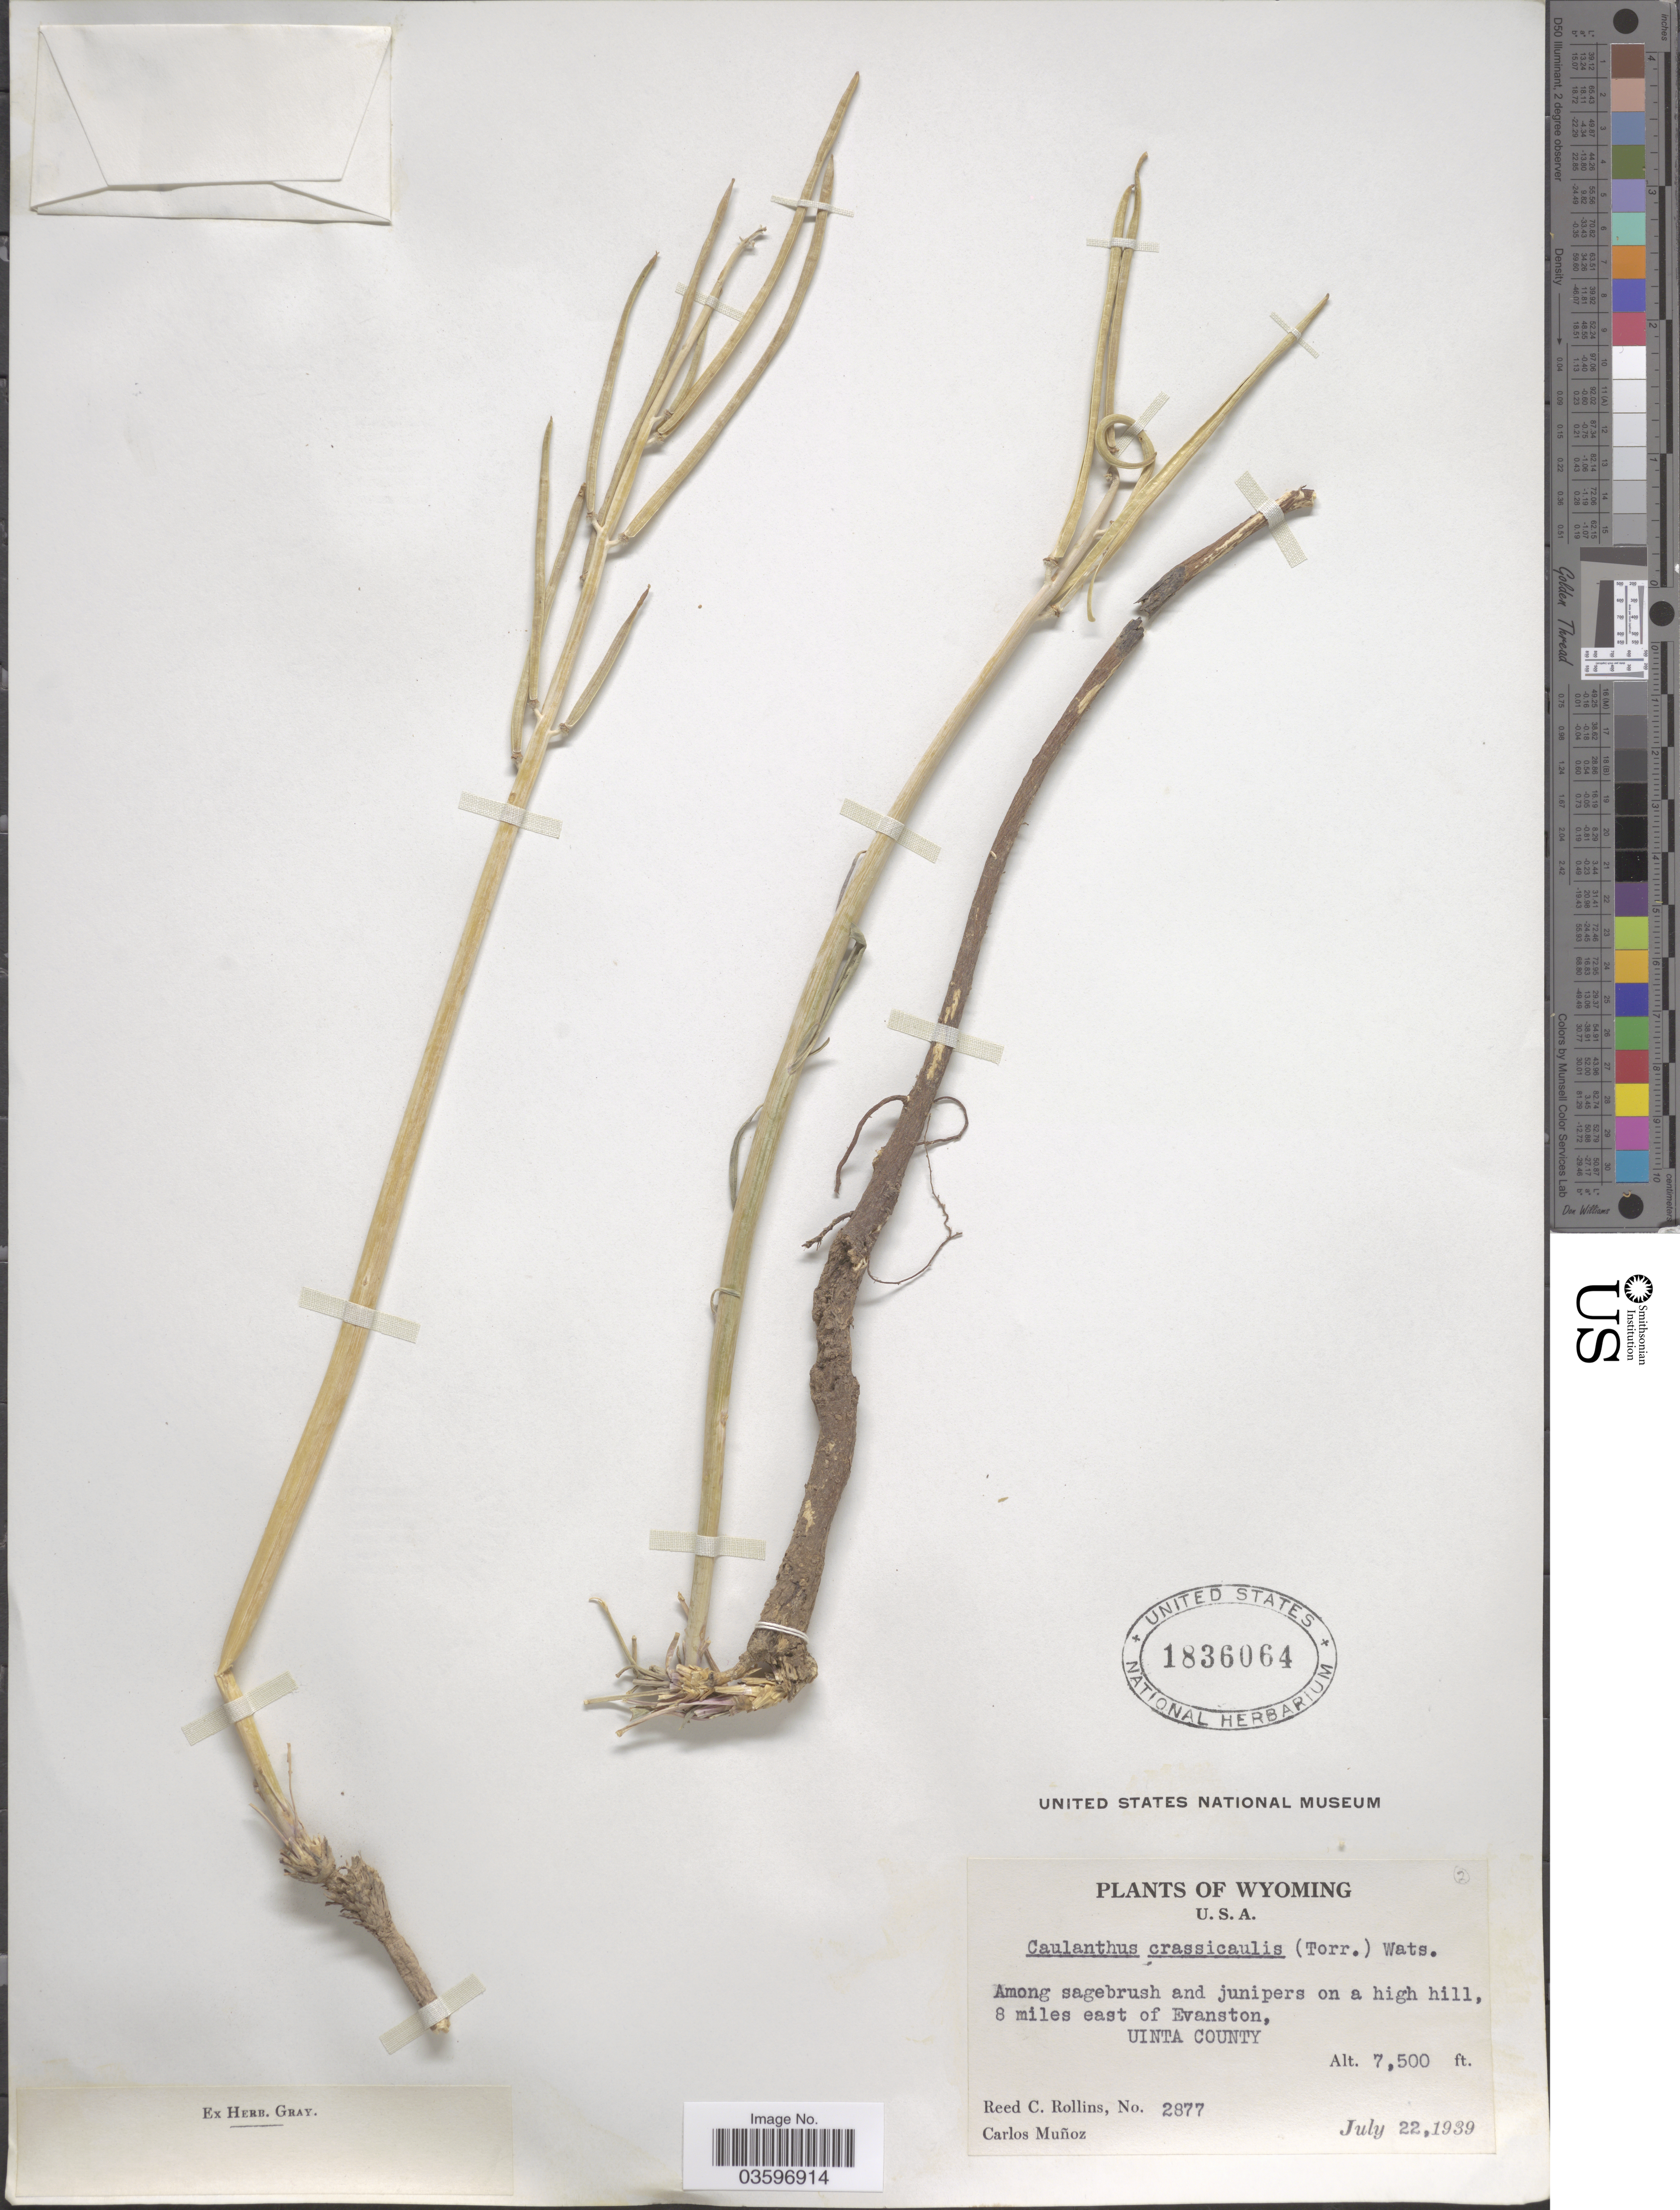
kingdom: Plantae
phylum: Tracheophyta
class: Magnoliopsida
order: Brassicales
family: Brassicaceae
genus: Caulanthus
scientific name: Caulanthus crassicaulis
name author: S. Watson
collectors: R. C. Rollins & C. Muñoz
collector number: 2877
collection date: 1939-07-22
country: United States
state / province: Wyoming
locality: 8 miles east of Evanston, Uinta County.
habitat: among sagebrush and junipers on a high hill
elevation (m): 2286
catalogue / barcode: US 1836064